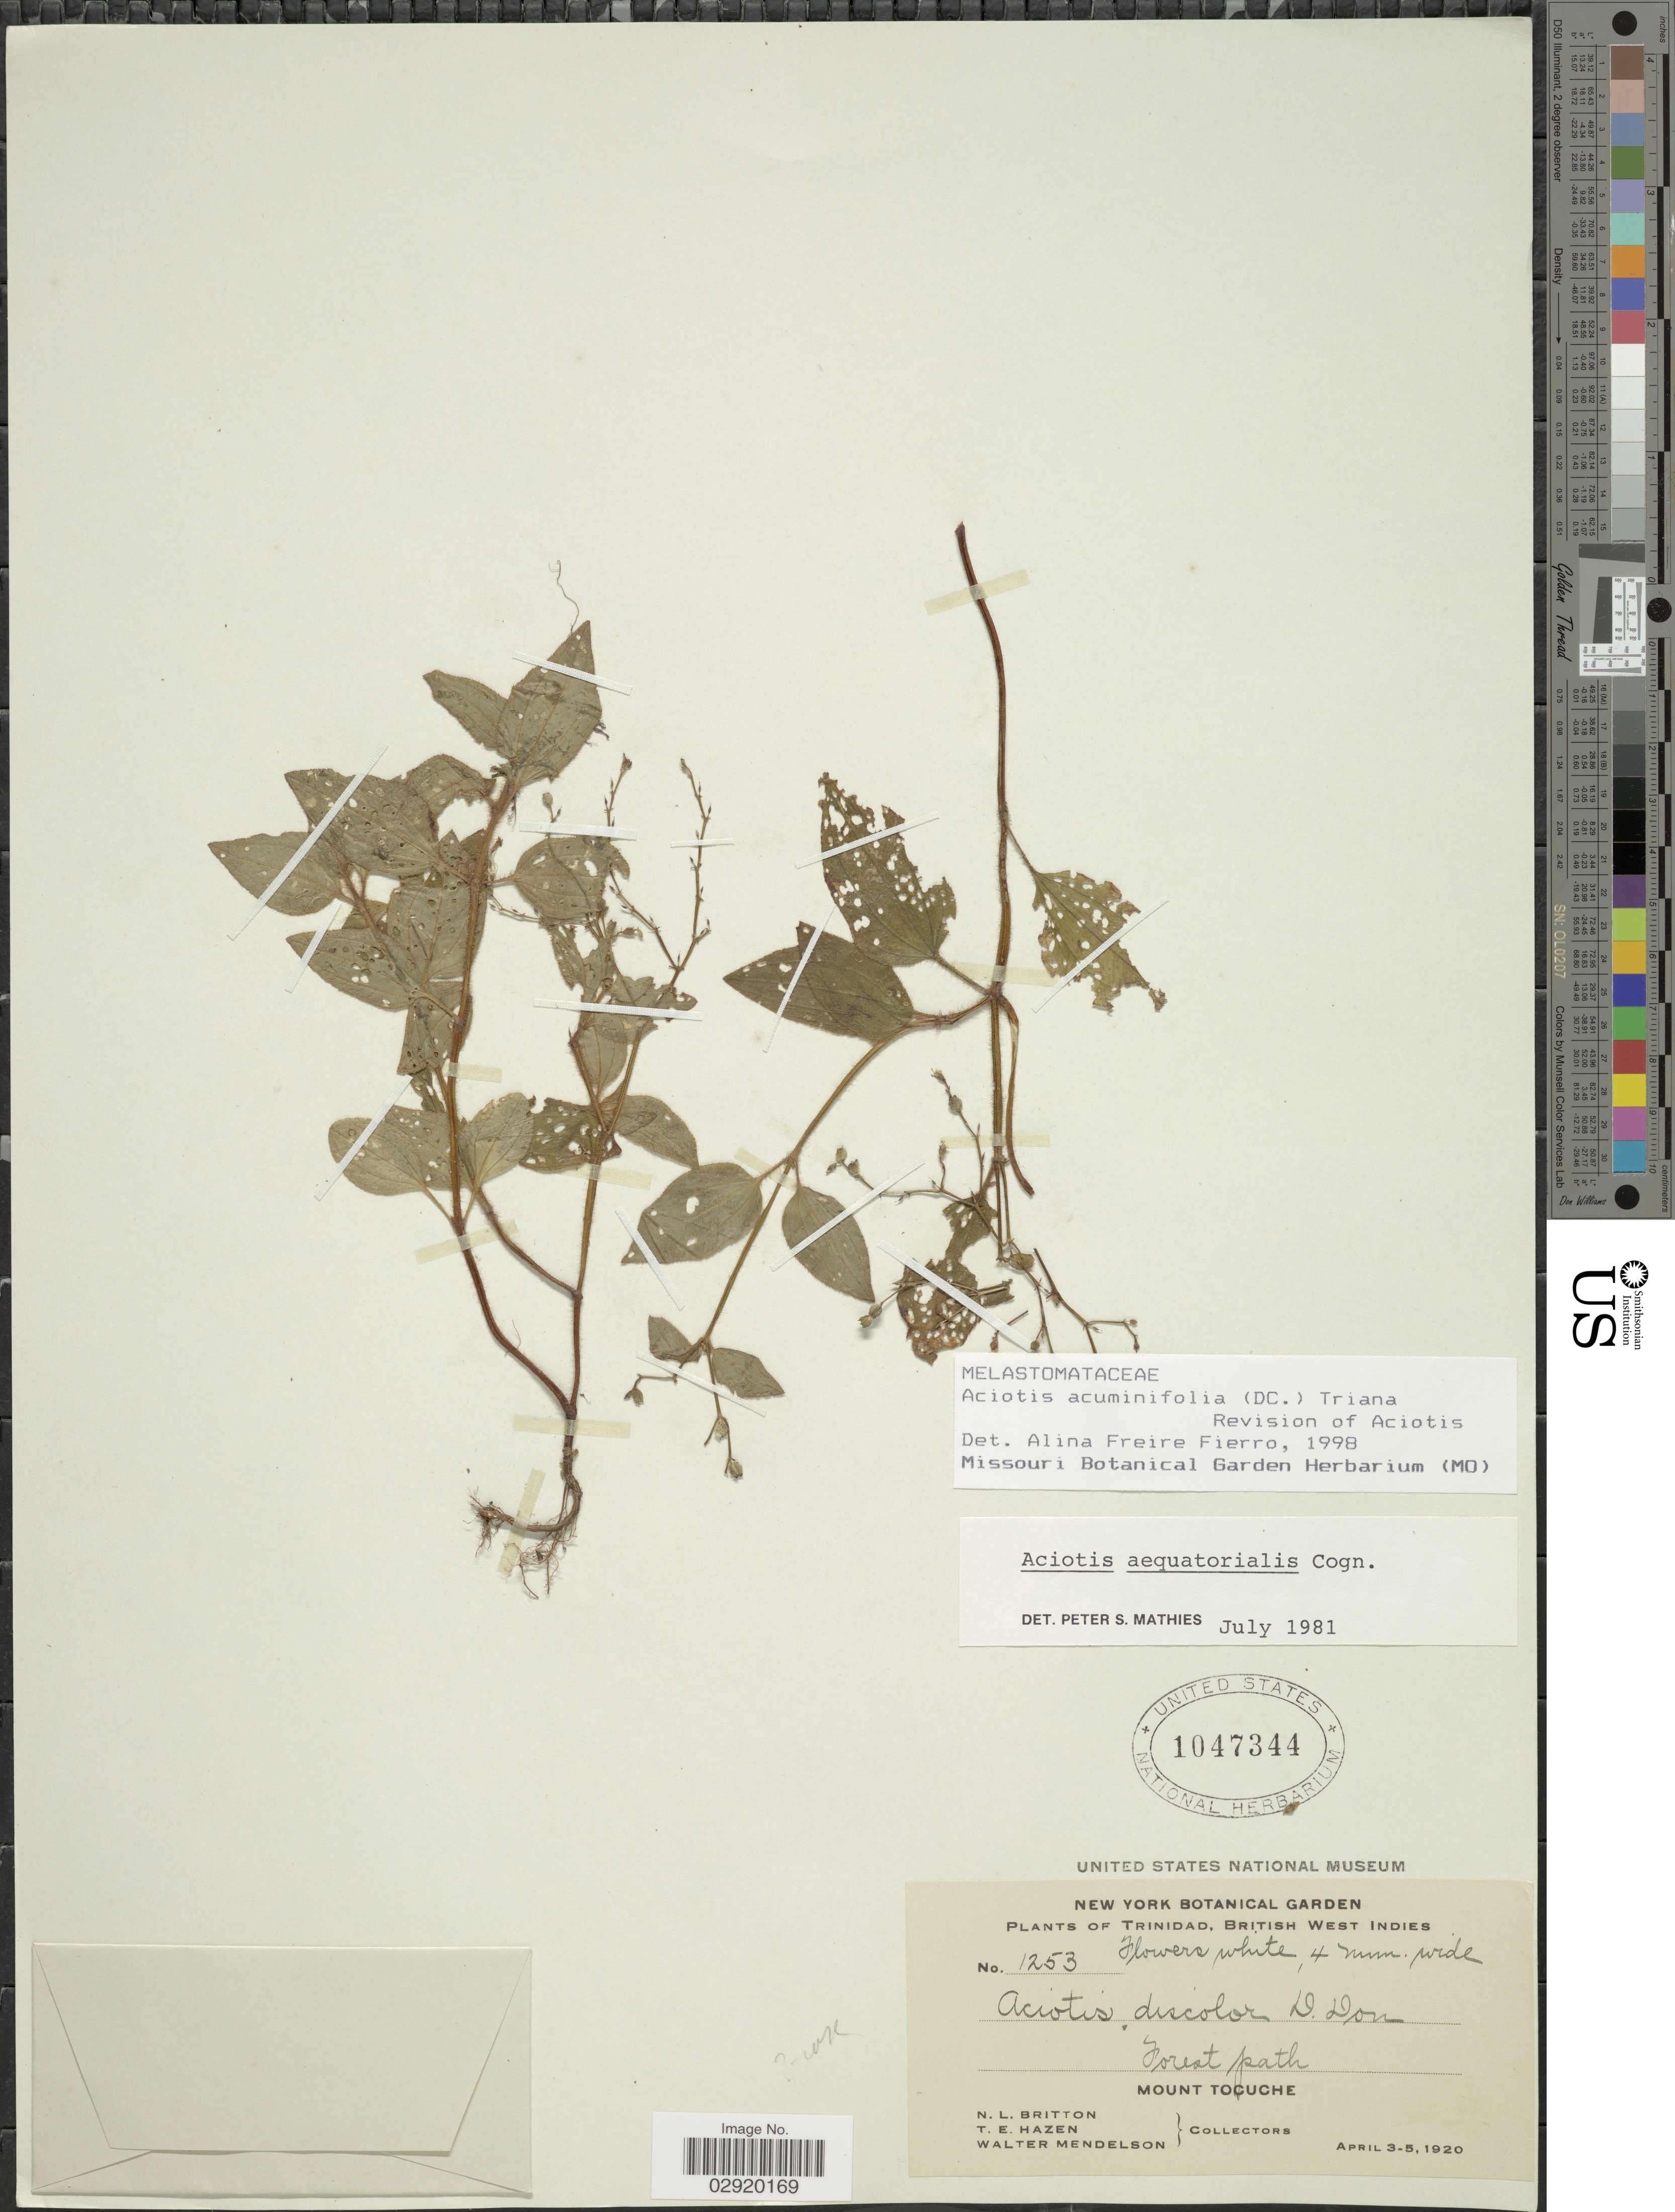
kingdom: Plantae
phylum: Tracheophyta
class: Magnoliopsida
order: Myrtales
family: Melastomataceae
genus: Aciotis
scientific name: Aciotis sp.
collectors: N. Britton, T. E. Hazen & W. Mendelson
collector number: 1253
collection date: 1920-04-03/1920-04-05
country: Trinidad and Tobago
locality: British West Indies. Mount Tocuche.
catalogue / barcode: US 1047344